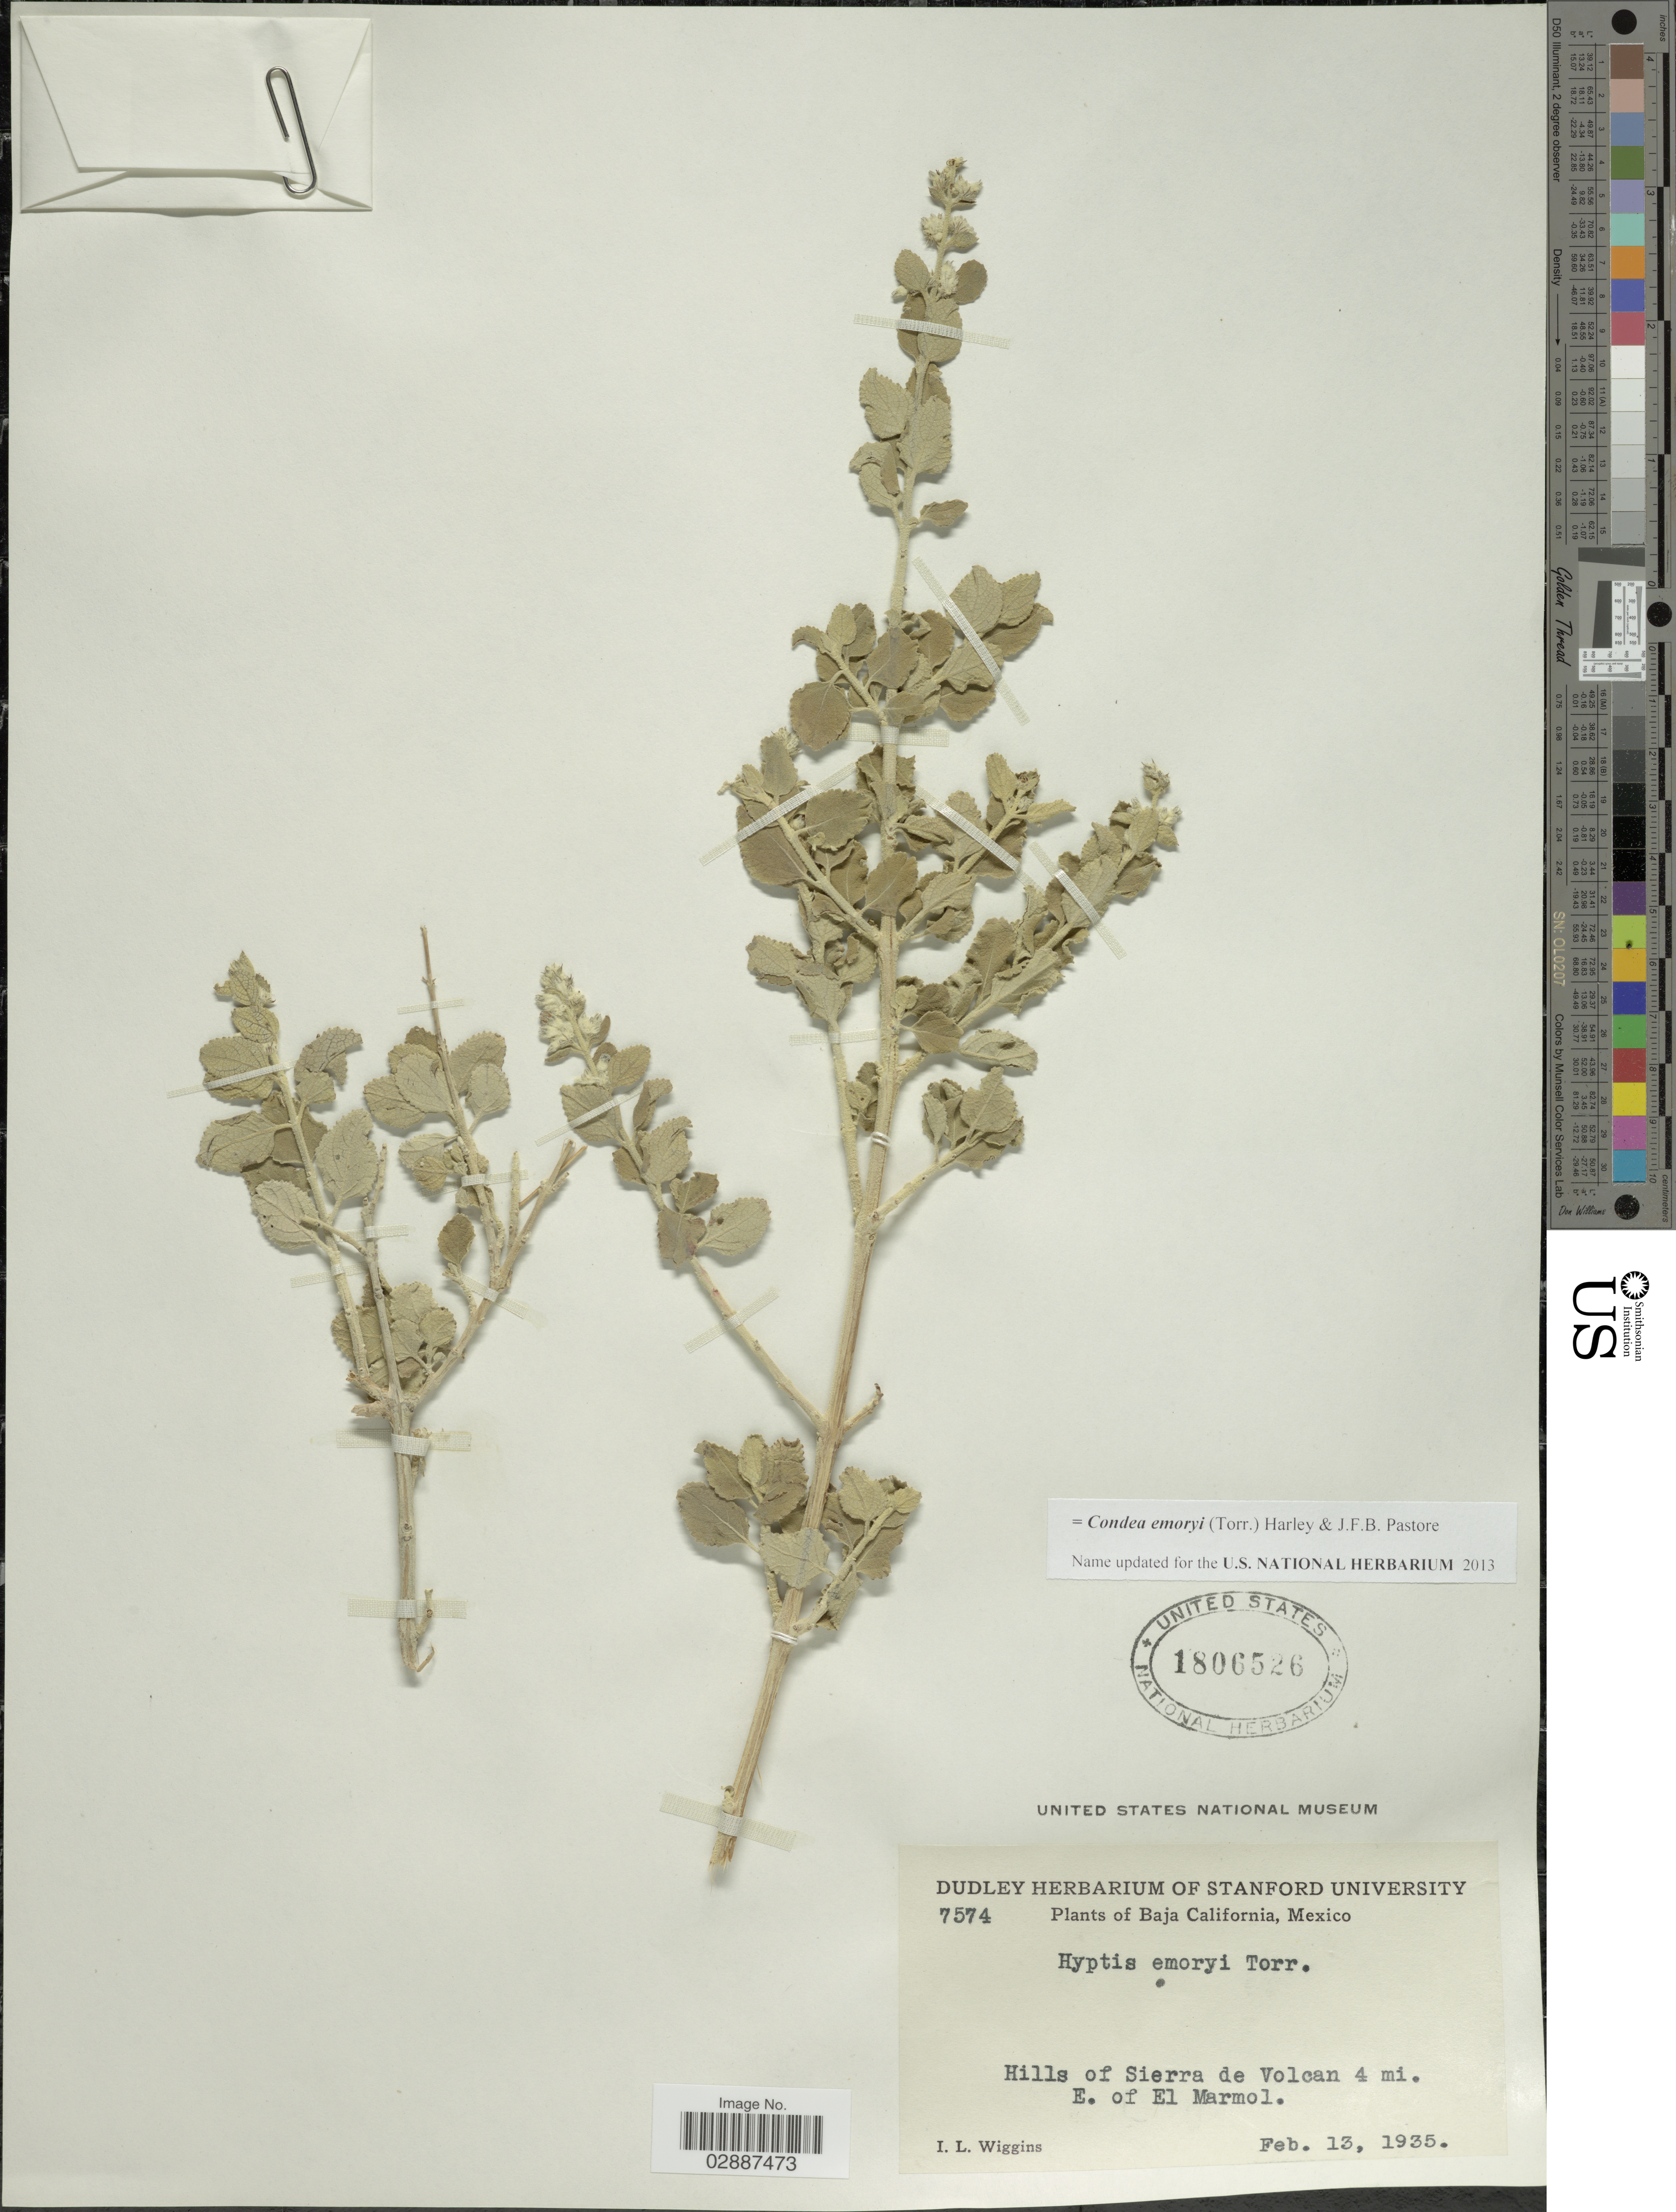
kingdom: Plantae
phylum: Tracheophyta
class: Magnoliopsida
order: Lamiales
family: Lamiaceae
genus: Condea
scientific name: Condea emoryi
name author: (Torr.) Harley & J.F.B. Pastore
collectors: I. L. Wiggins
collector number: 7574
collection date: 1935-02-13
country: Mexico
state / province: Baja California Norte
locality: Hills of Sierra de Volcan 4 mi. E. of El Marmol.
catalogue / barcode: US 1806526